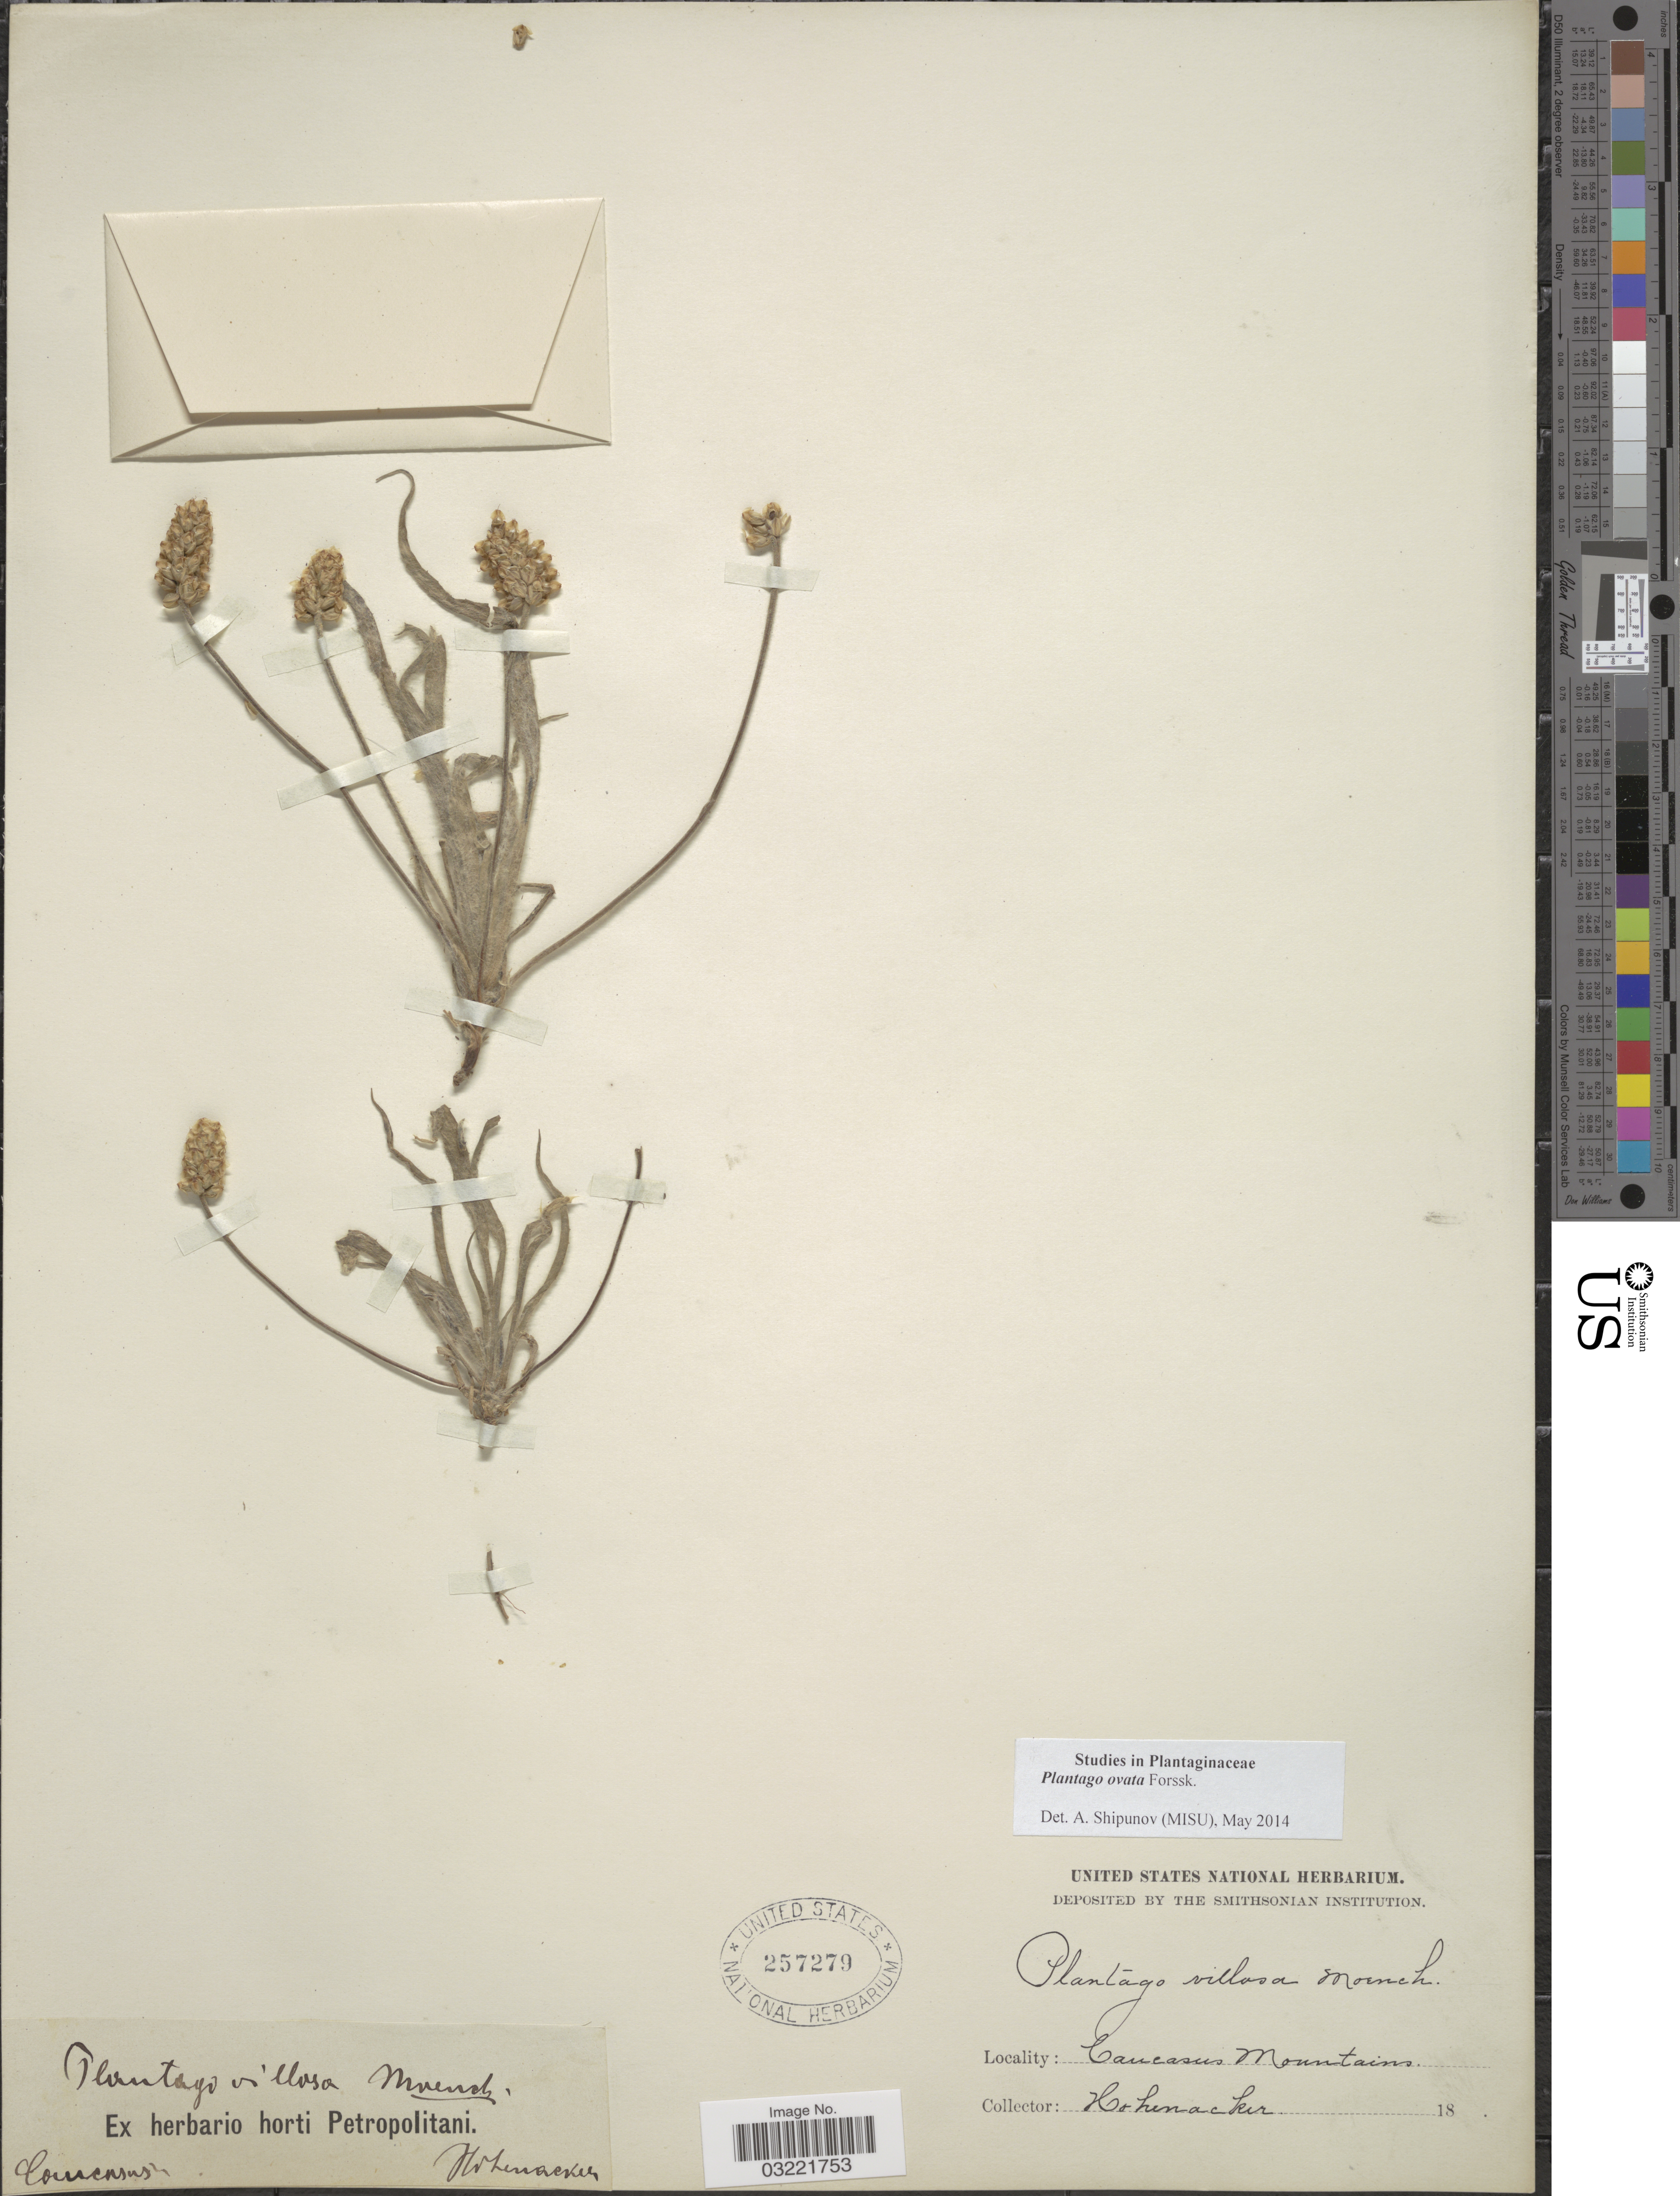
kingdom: Plantae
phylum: Tracheophyta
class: Magnoliopsida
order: Lamiales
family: Plantaginaceae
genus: Plantago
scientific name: Plantago ovata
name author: Forssk.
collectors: Hohenacker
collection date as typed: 18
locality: Caucasus Mountains.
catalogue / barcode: US 257279